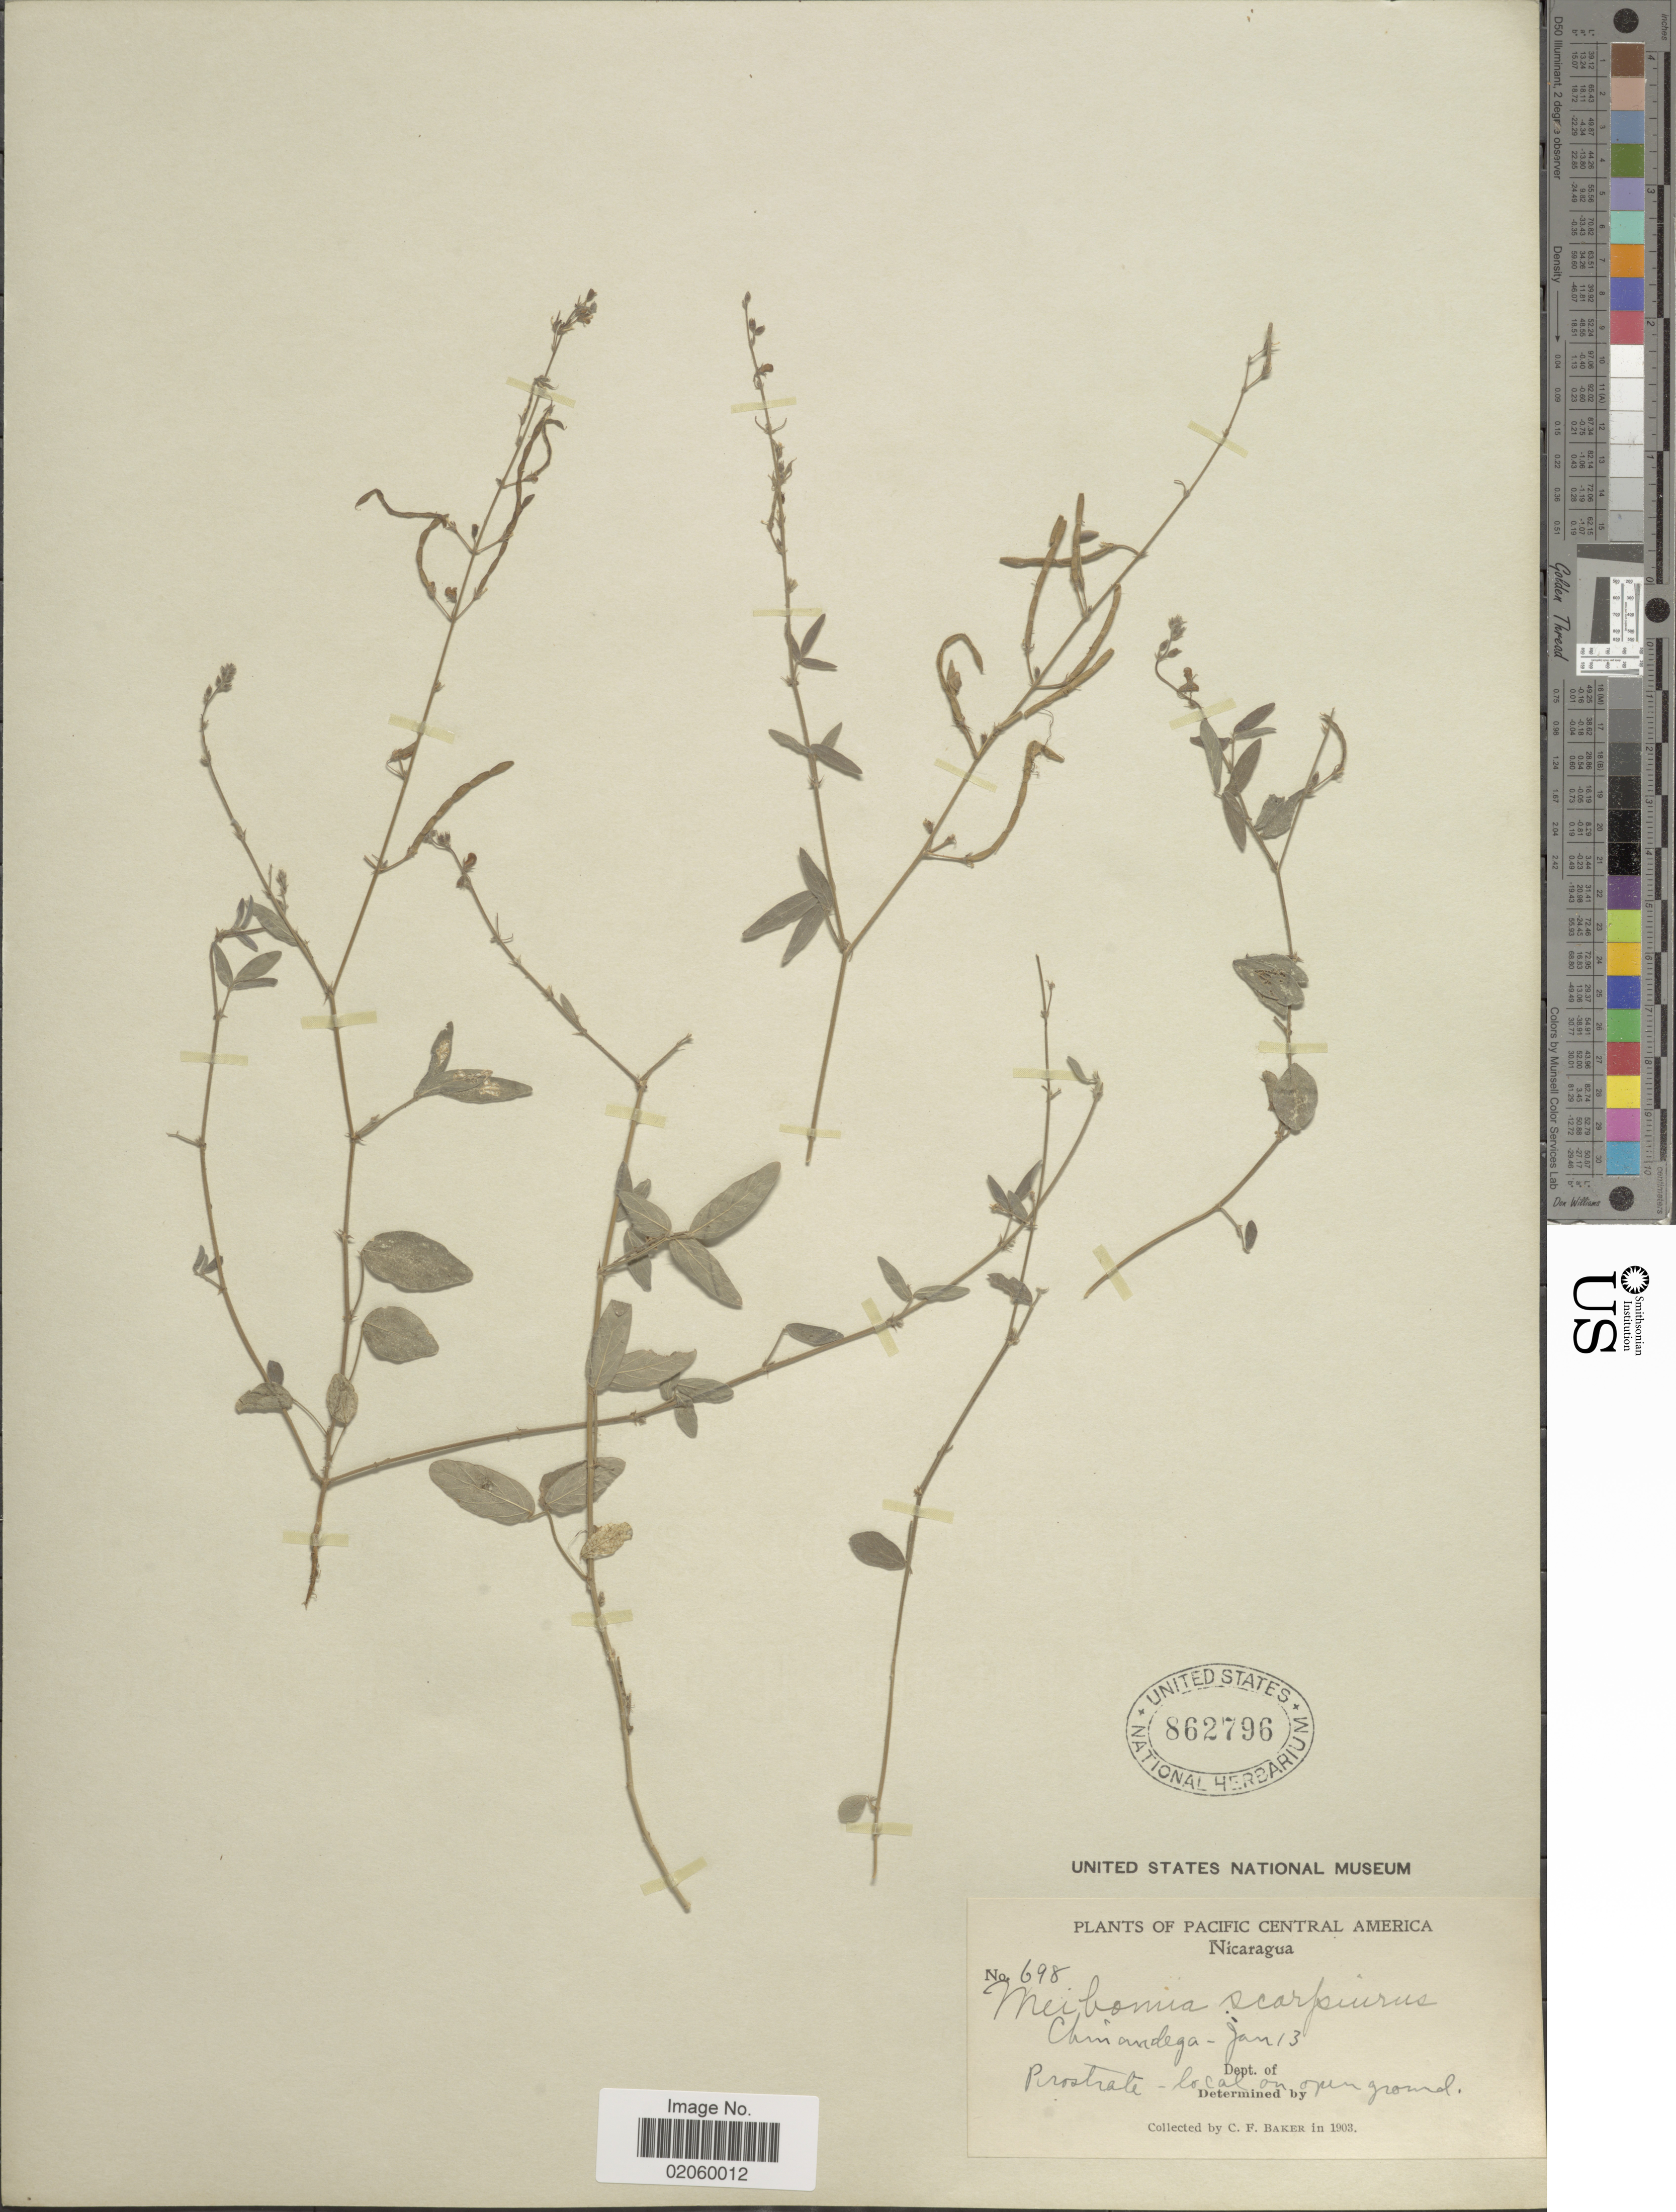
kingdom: Plantae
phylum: Tracheophyta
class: Magnoliopsida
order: Fabales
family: Fabaceae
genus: Desmodium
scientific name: Desmodium scorpiurus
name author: (Sw.) Desv. ex DC.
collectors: C. F. Baker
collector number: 698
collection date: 1903-01-13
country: Nicaragua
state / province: Chinandega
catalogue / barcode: US 862796